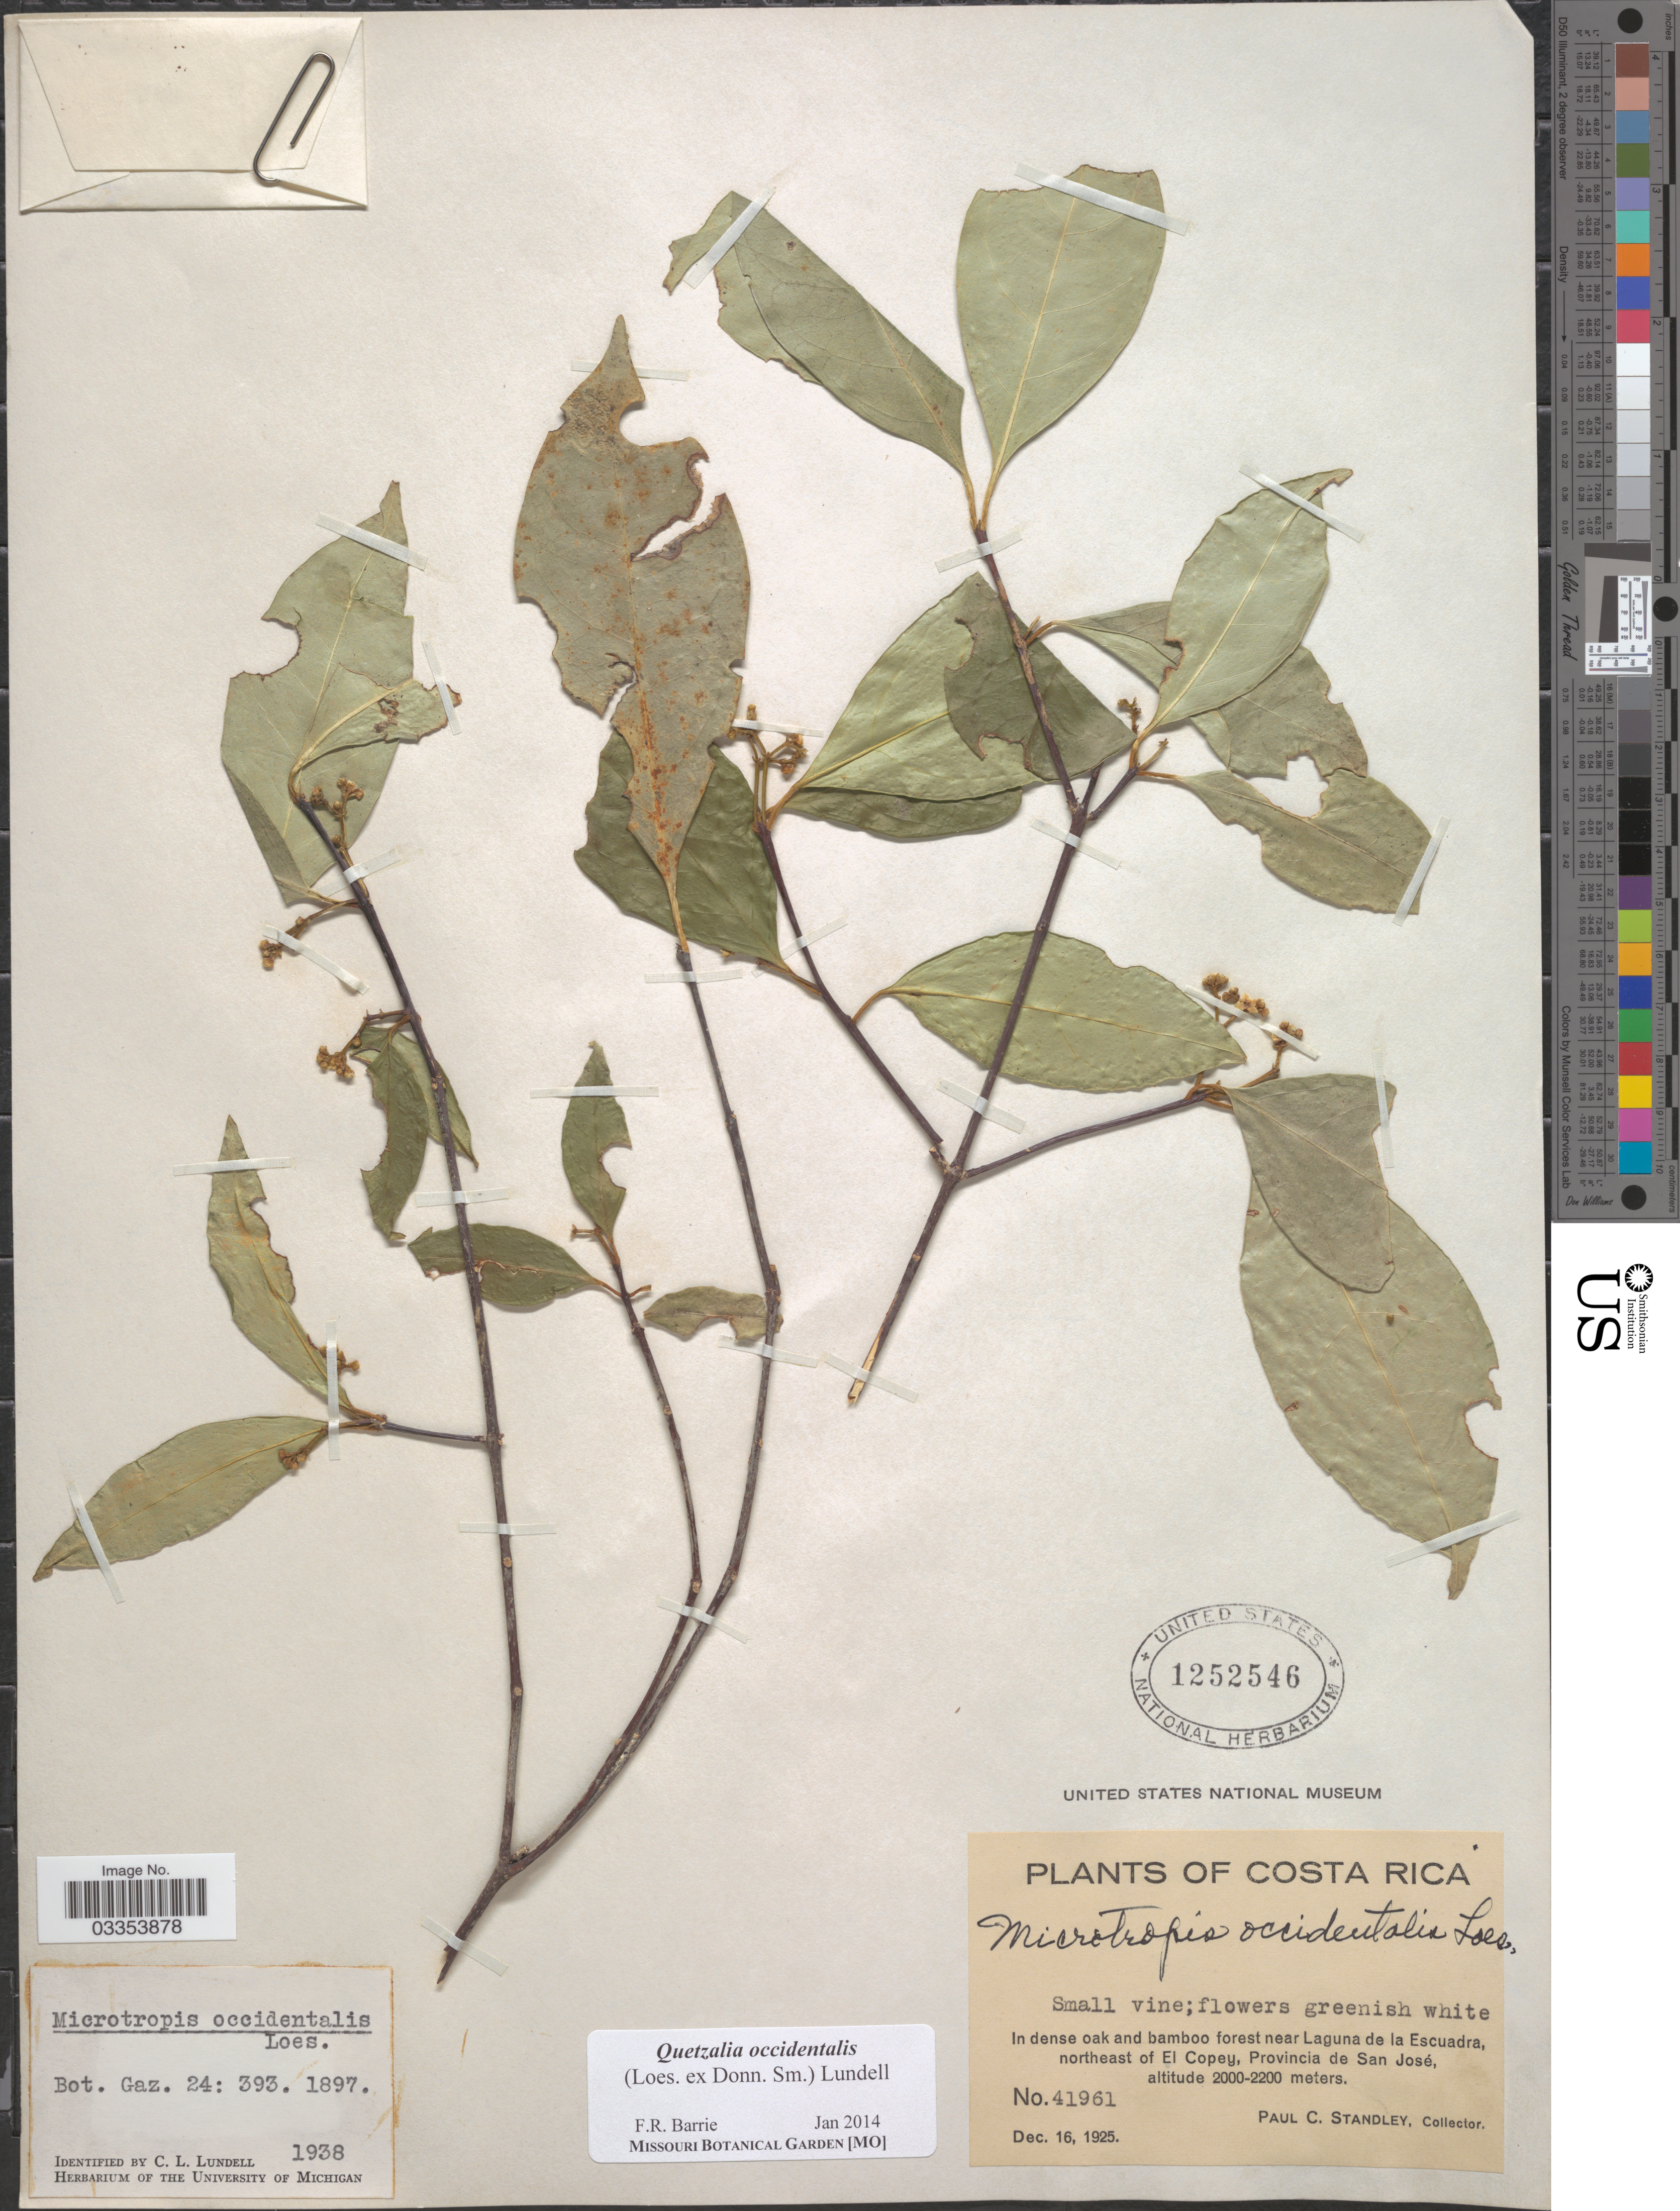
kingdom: Plantae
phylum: Tracheophyta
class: Magnoliopsida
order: Celastrales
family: Celastraceae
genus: Microtropis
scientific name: Microtropis occidentalis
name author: Loes.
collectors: P. C. Standley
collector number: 41961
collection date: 1925-12-16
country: Costa Rica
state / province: San José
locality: In dense oak and bamboo forest near Laguna de la Escuadra, northeast of El Copey.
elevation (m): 2000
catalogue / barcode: US 1252546